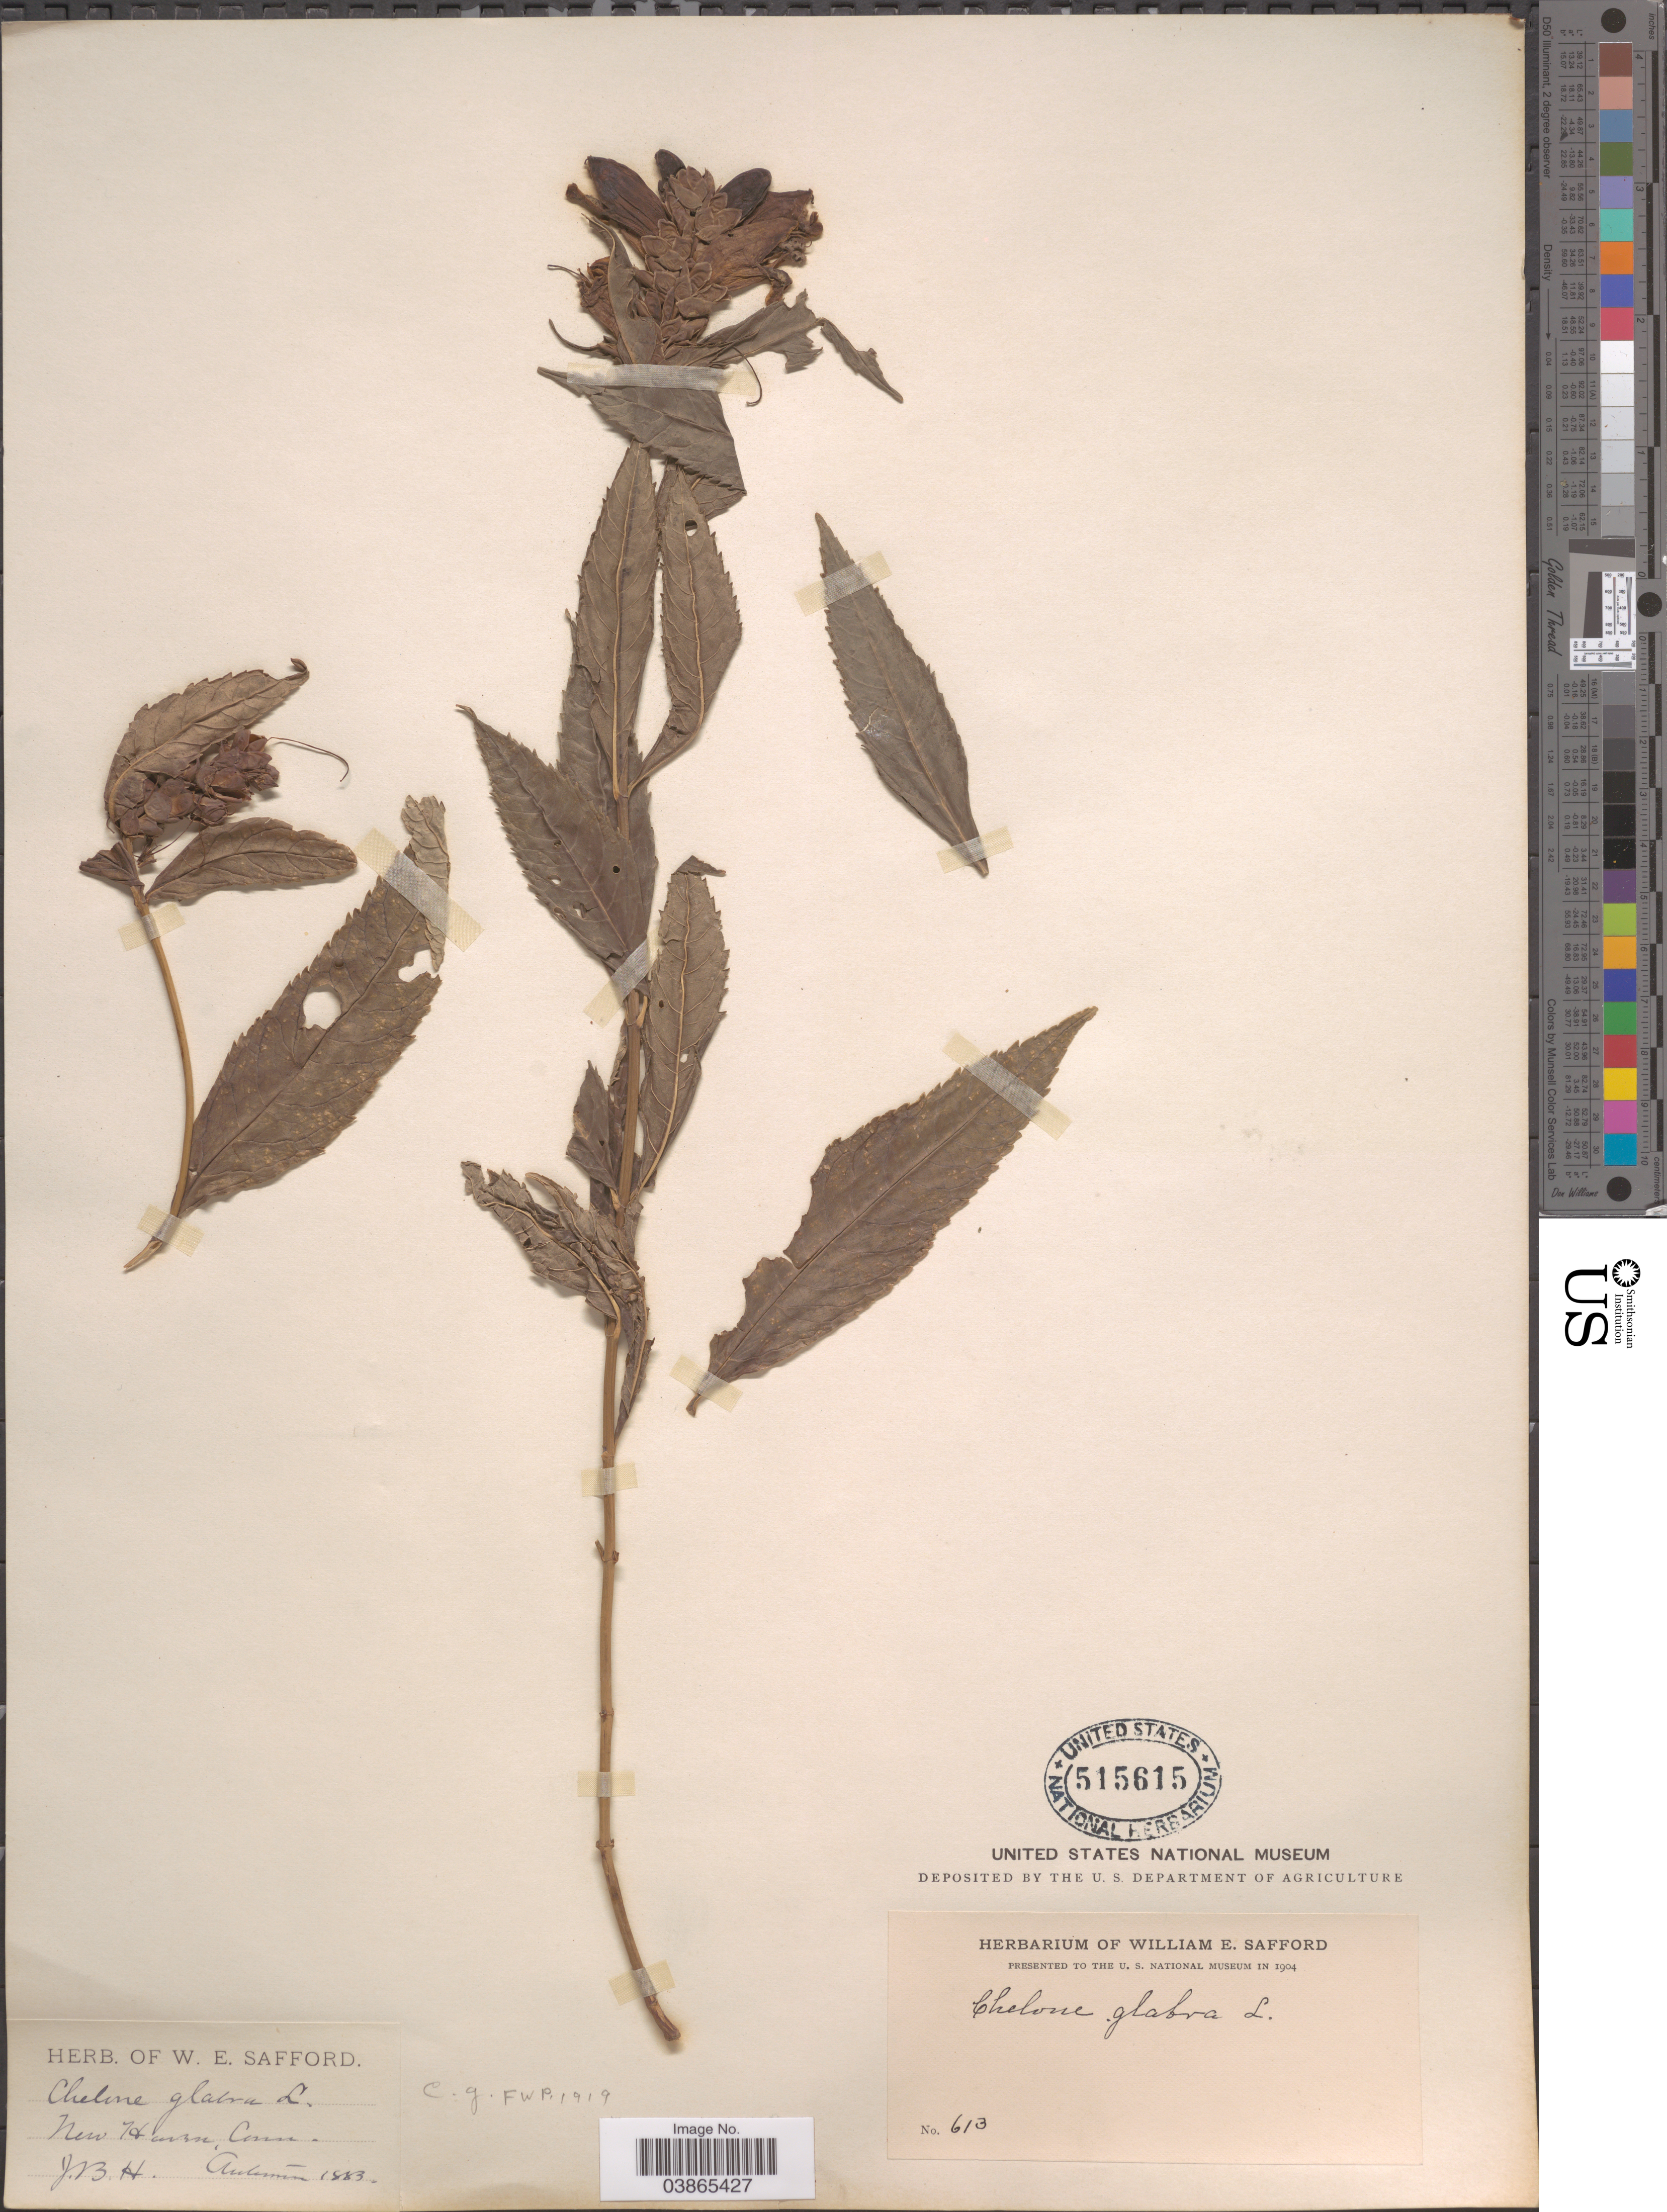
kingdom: Plantae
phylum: Tracheophyta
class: Magnoliopsida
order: Lamiales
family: Plantaginaceae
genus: Chelone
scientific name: Chelone glabra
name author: L.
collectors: W. E. Safford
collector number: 613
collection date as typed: Autumn 1883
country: United States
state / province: Connecticut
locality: New Haven.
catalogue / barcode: US 515615